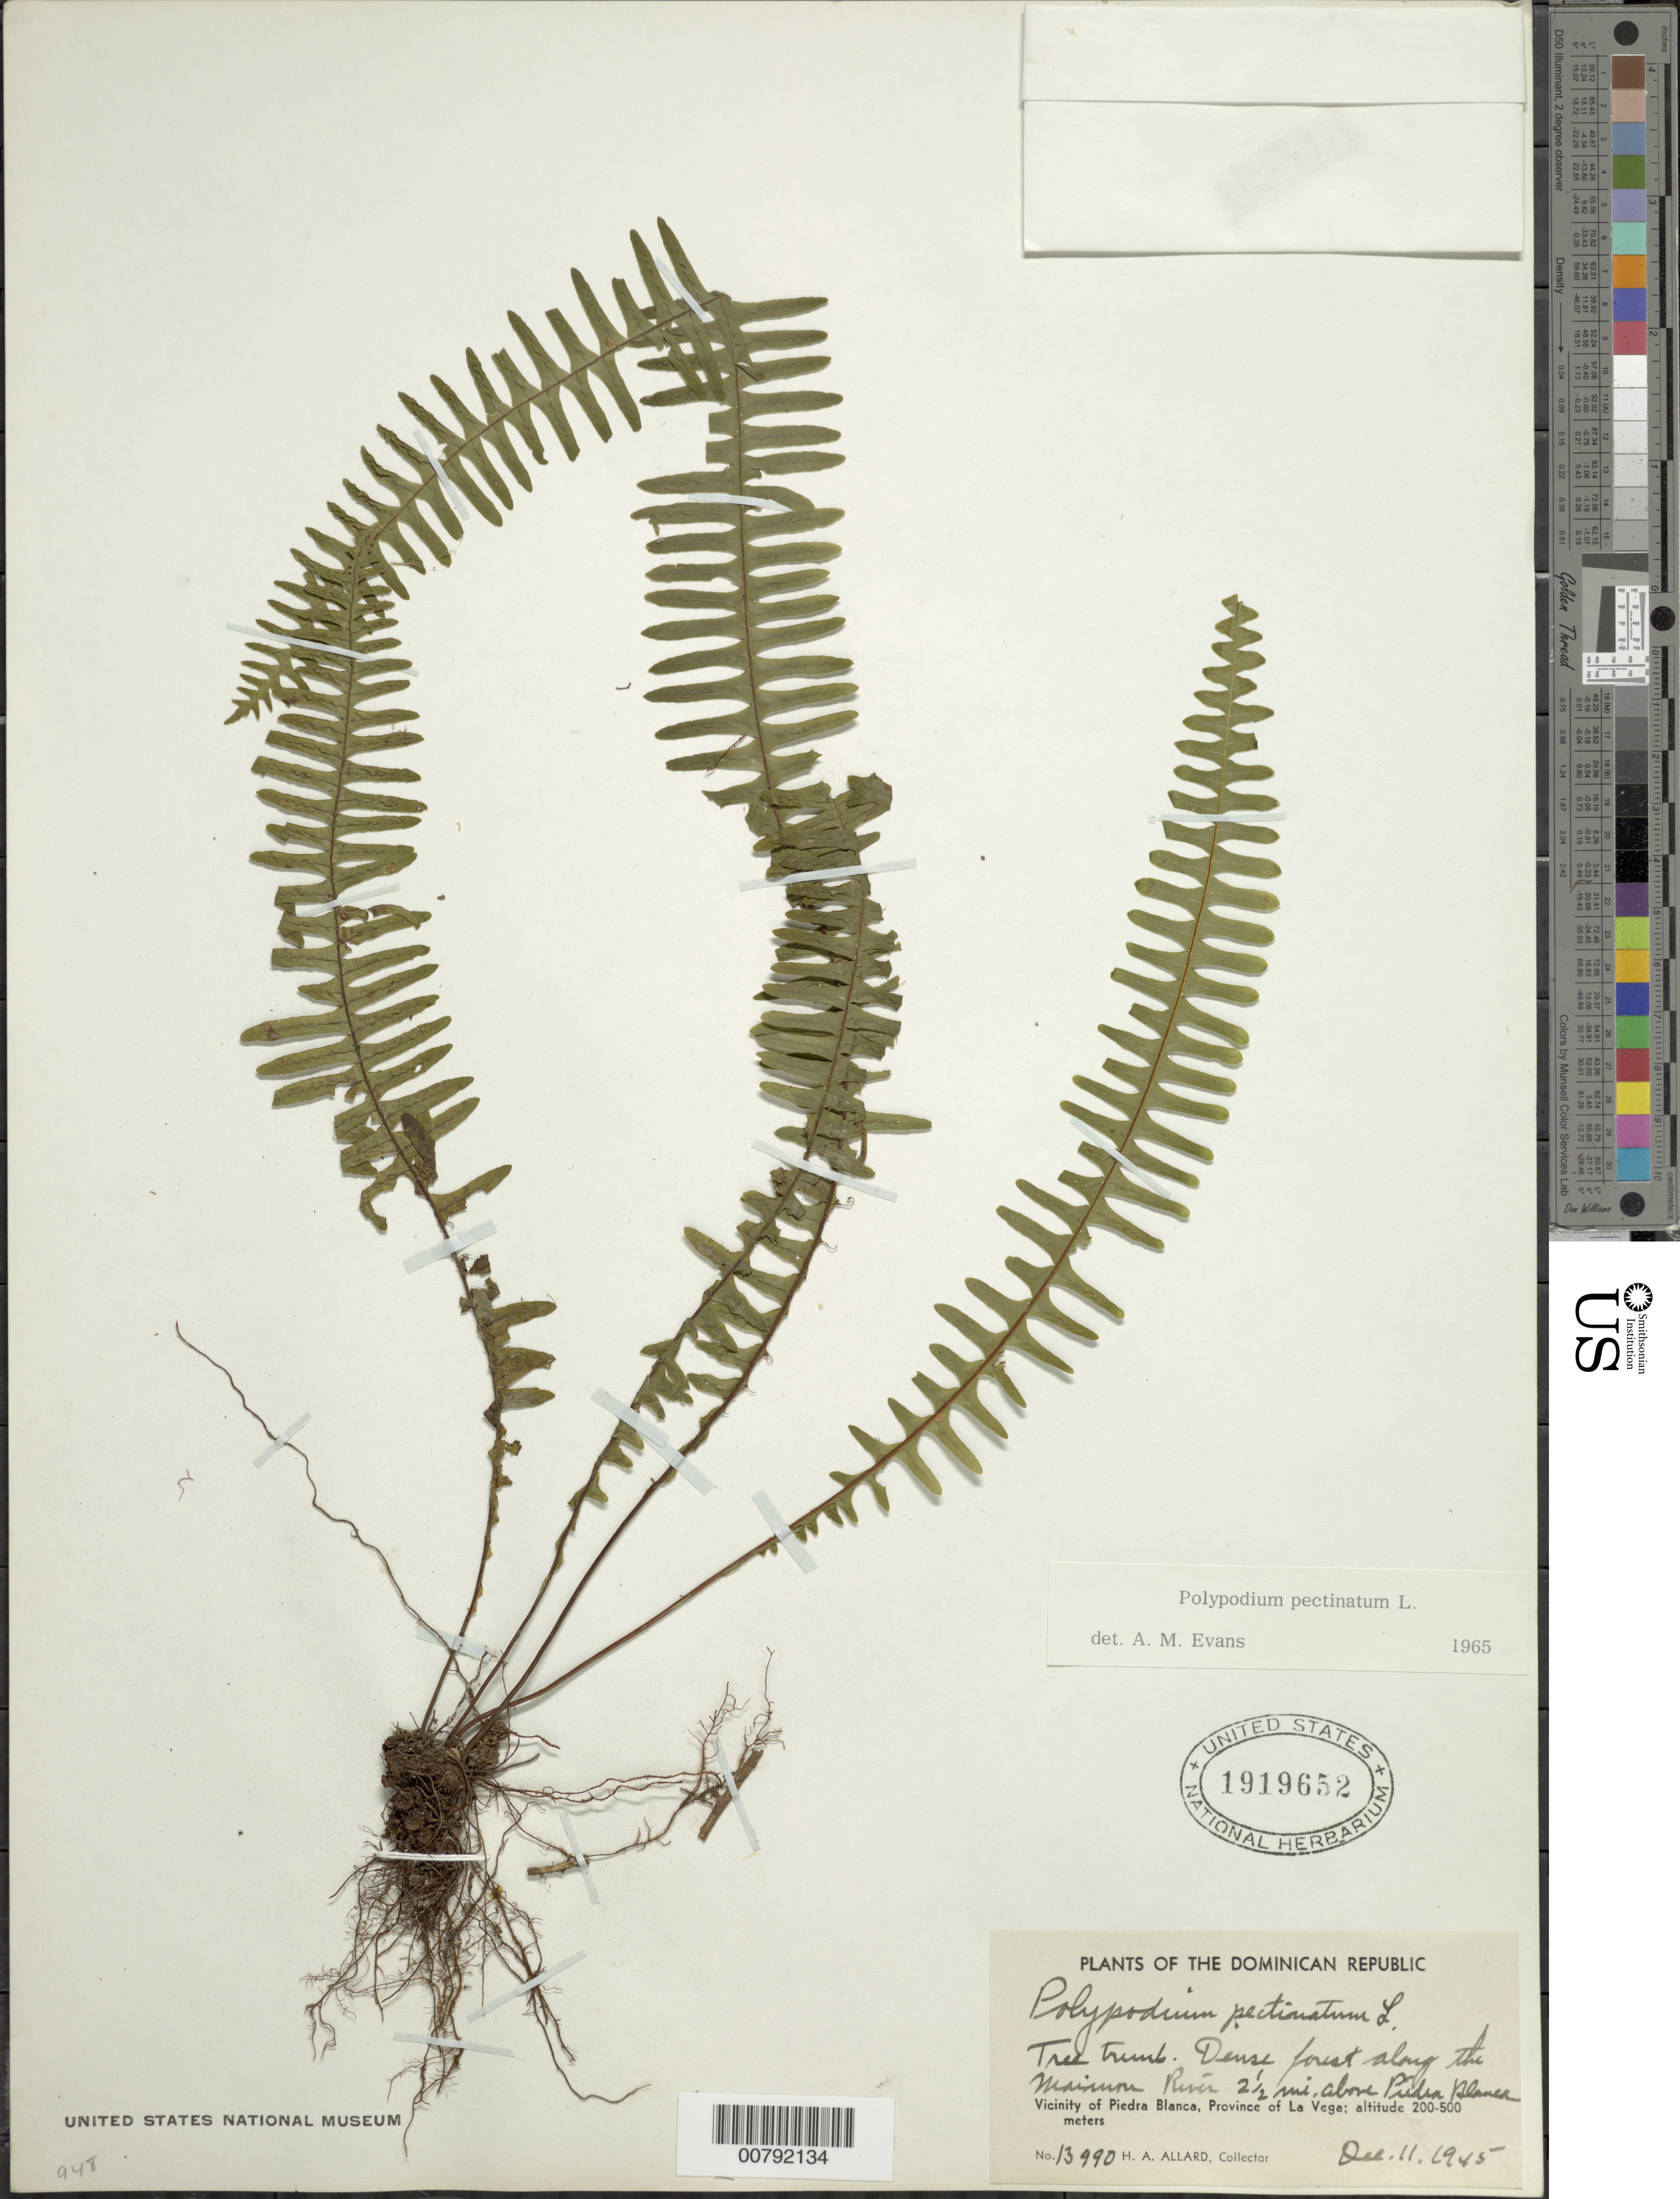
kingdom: Plantae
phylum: Tracheophyta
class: Polypodiopsida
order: Polypodiales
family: Polypodiaceae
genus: Pecluma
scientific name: Pecluma pectinata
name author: (L.) M.G. Price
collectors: H. A. Allard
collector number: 13990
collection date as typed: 11 Dec 1945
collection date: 1945-12-11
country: Dominican Republic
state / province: La Vega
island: Hispaniola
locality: Piedra Blanca, trail on bank of Maimon R., 2.5 miles above Piedra Blanca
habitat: Dense forest along river, on tree trunk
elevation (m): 200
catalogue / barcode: US 1919652